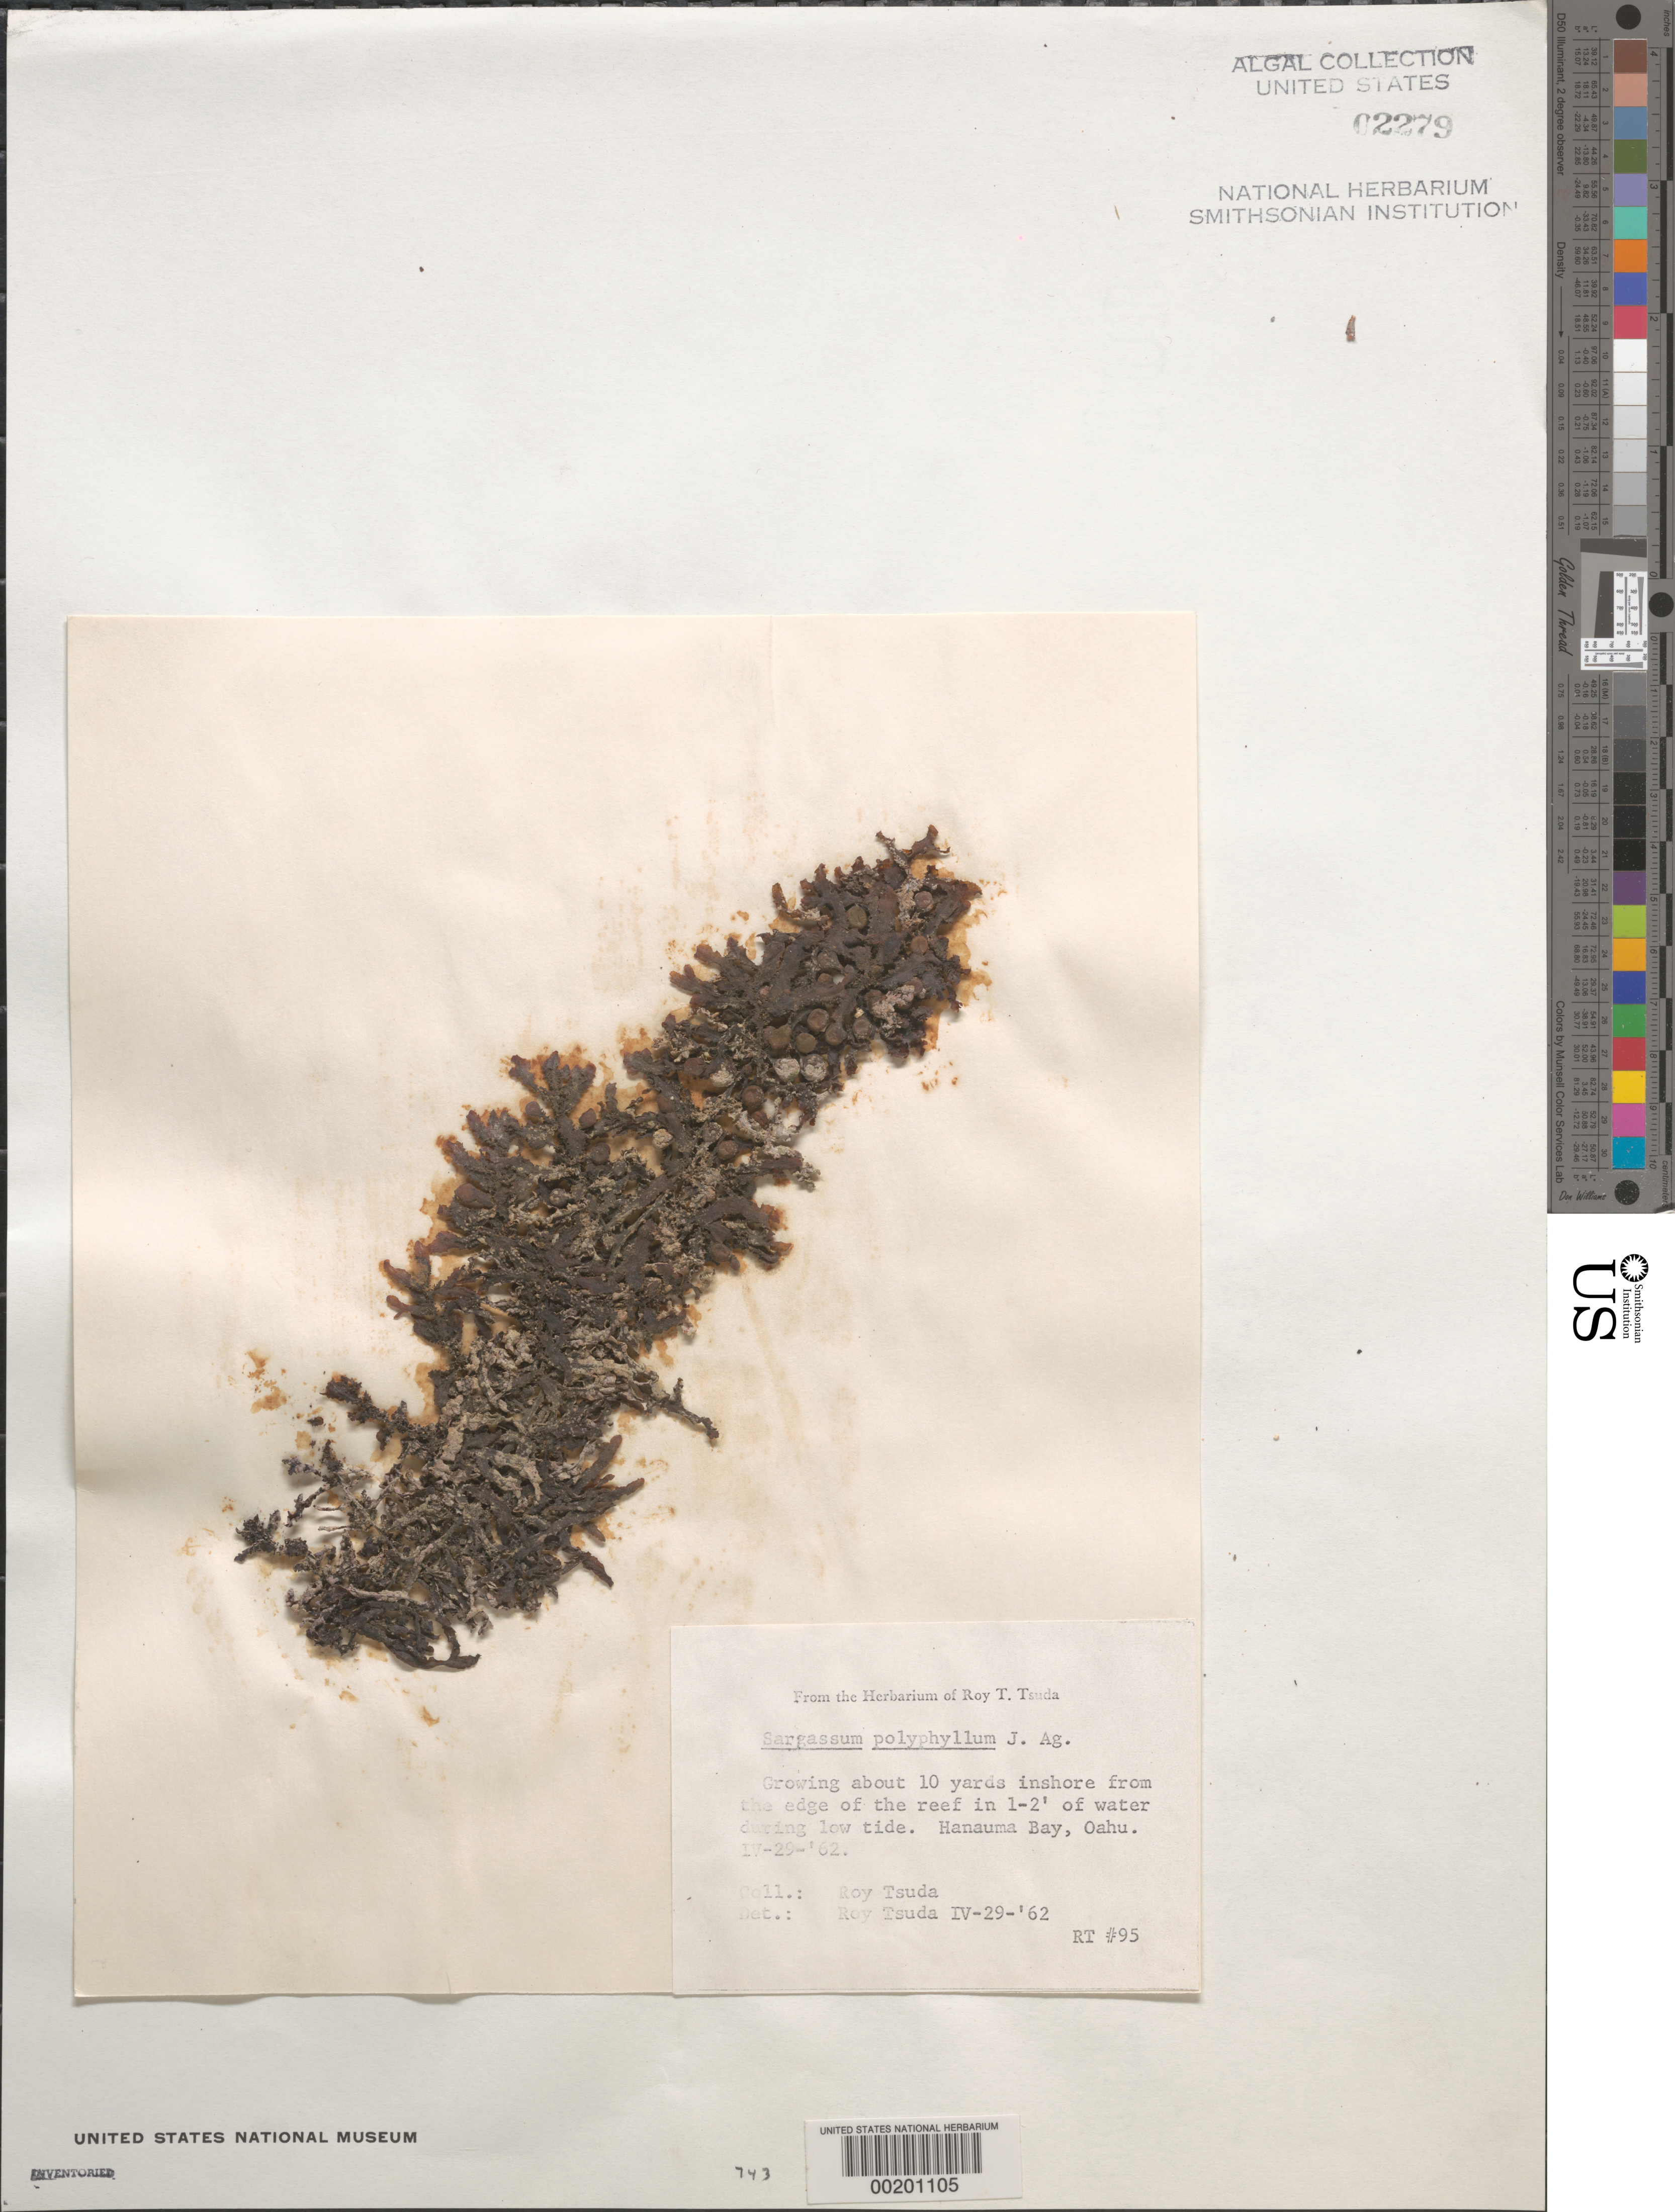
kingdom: Chromista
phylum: Ochrophyta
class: Phaeophyceae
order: Fucales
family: Sargassaceae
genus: Sargassum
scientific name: Sargassum polyphyllum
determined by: Tsuda, R. T.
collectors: R. Tsuda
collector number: RT 95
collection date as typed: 29 Apr 1962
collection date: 1962-04-29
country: United States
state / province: Hawaii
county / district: Honolulu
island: Oahu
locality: Hanauma Bay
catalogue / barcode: US 2279